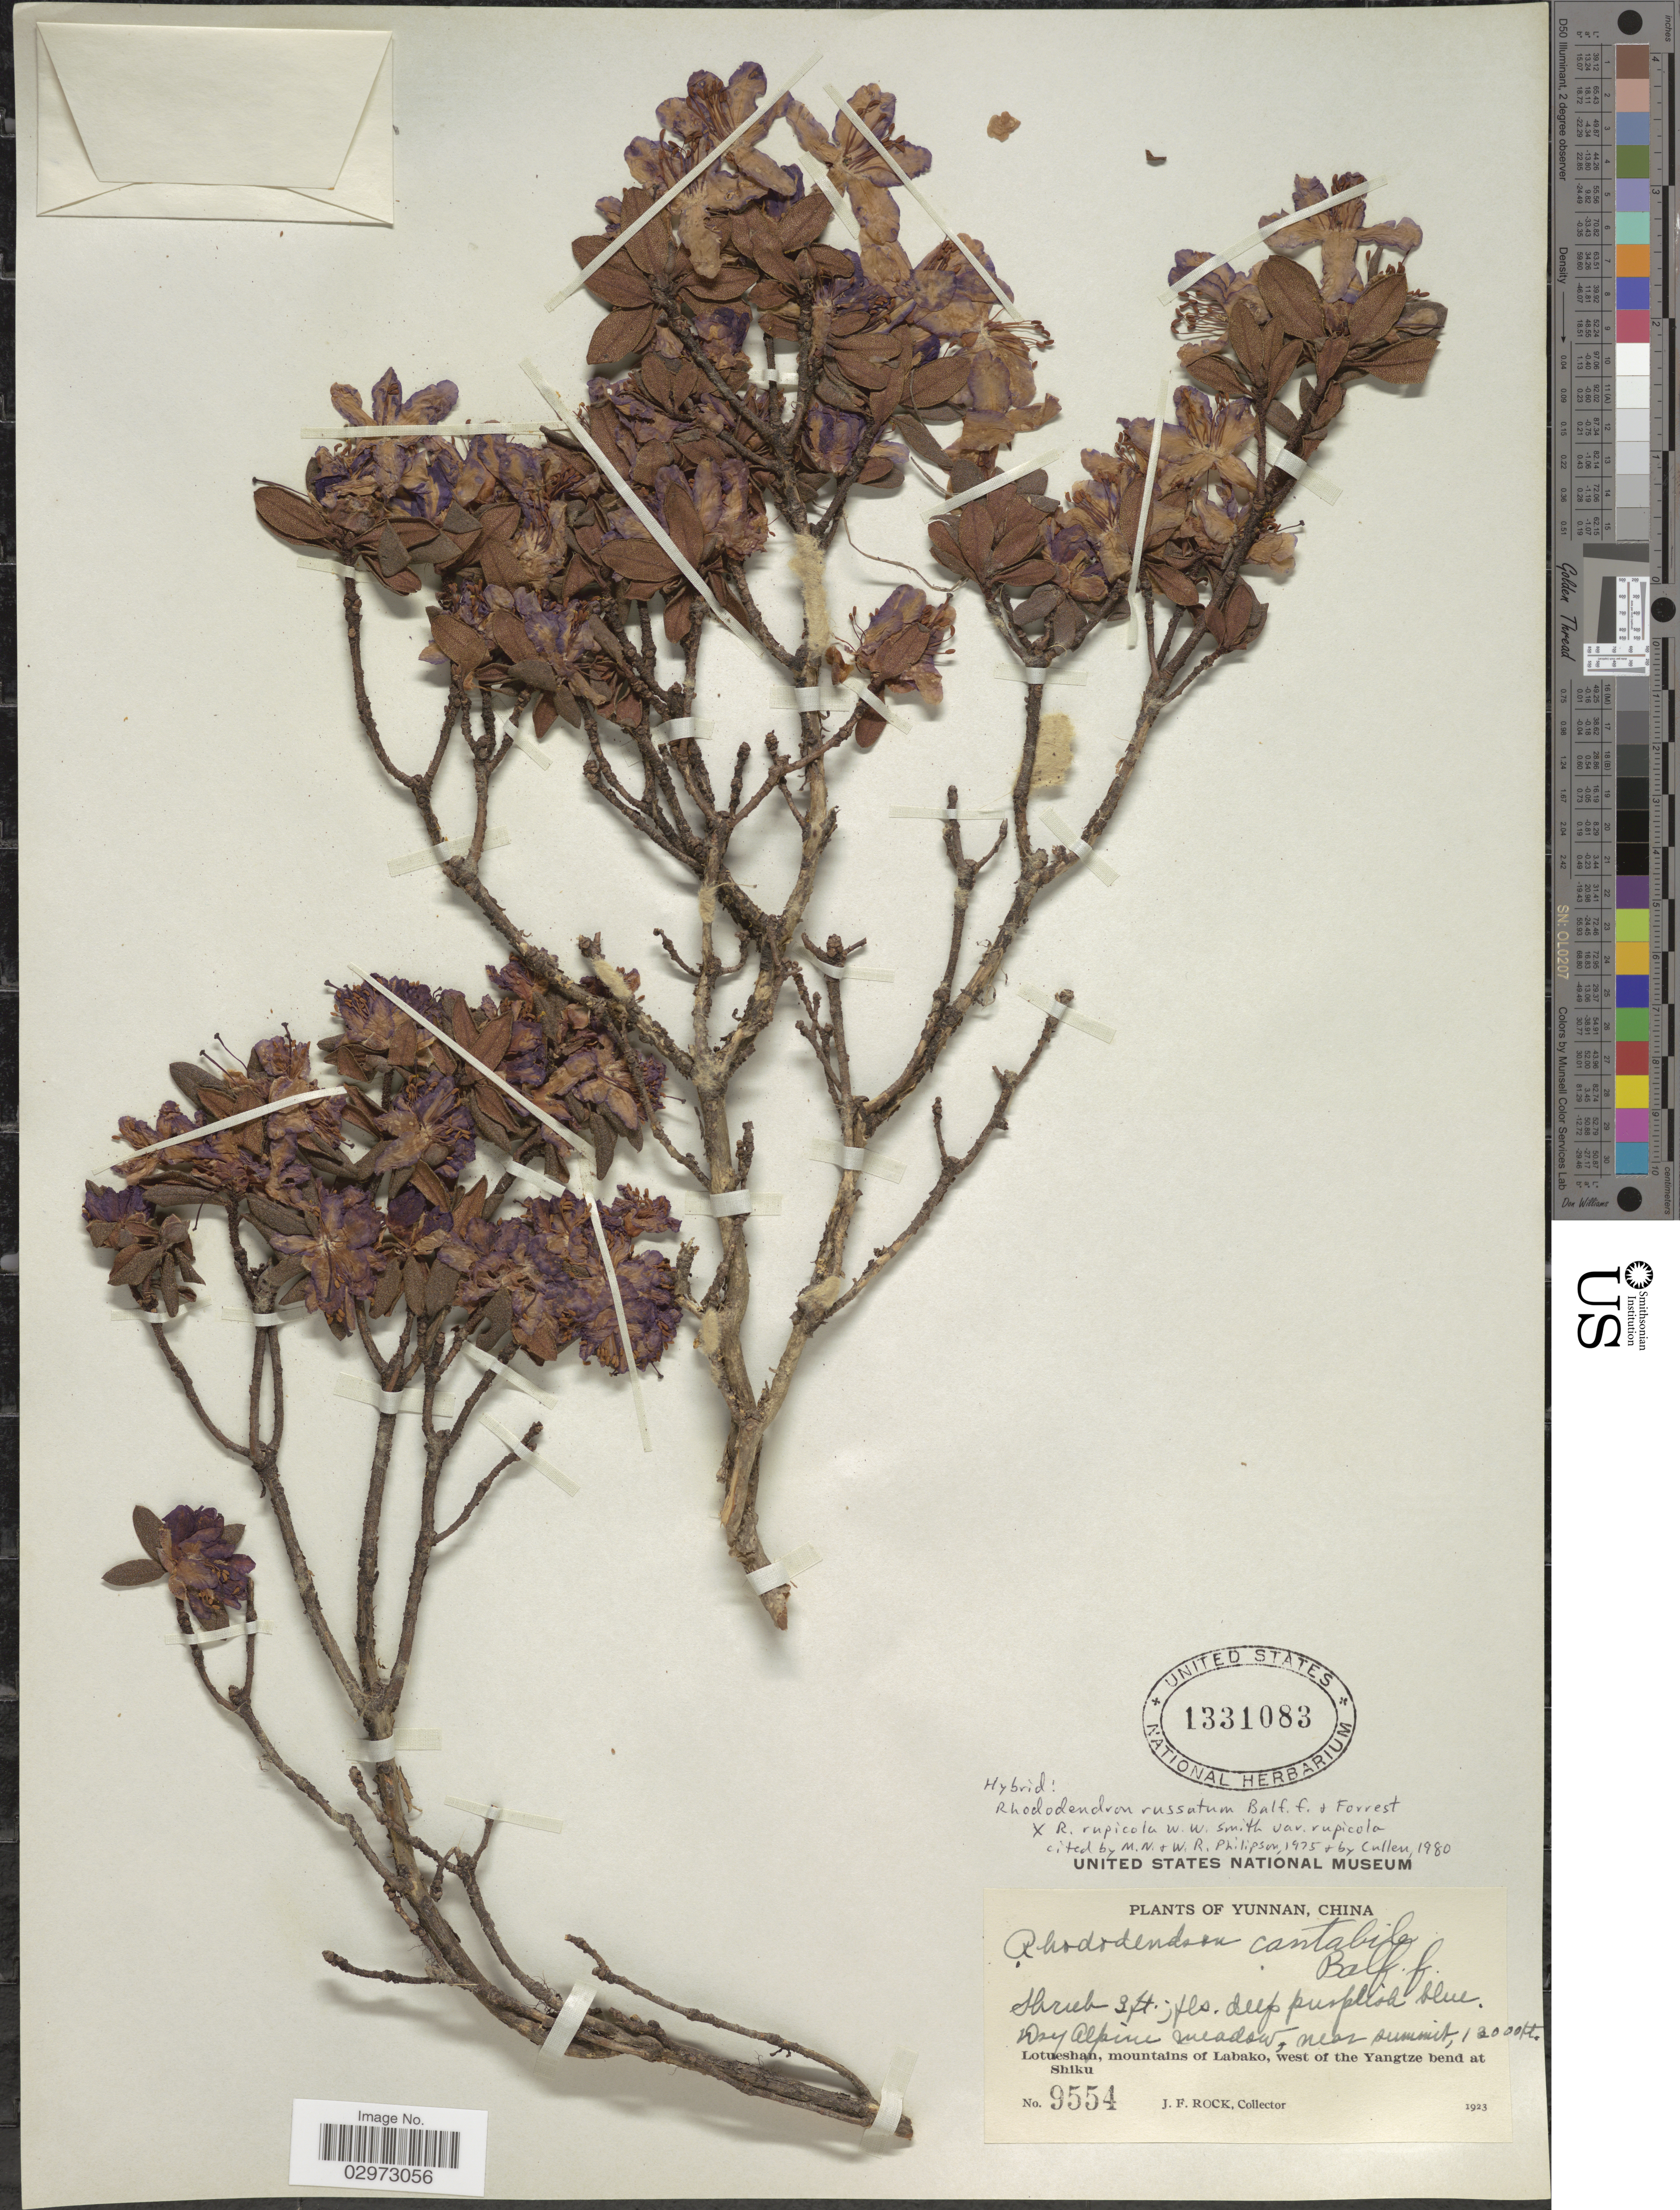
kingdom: Plantae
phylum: Tracheophyta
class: Magnoliopsida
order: Ericales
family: Ericaceae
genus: Rhododendron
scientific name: Rhododendron russatum x R. rupicola W.W. Sm.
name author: Balf. f. & Forrest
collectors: J. Rock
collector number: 9554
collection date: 1923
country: China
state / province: Yunnan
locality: Dry Alpine meadow, near summit. Lotueshan, mountains of Labako, west of the Yangtze bend at Shiku.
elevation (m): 3962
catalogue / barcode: US 1331083